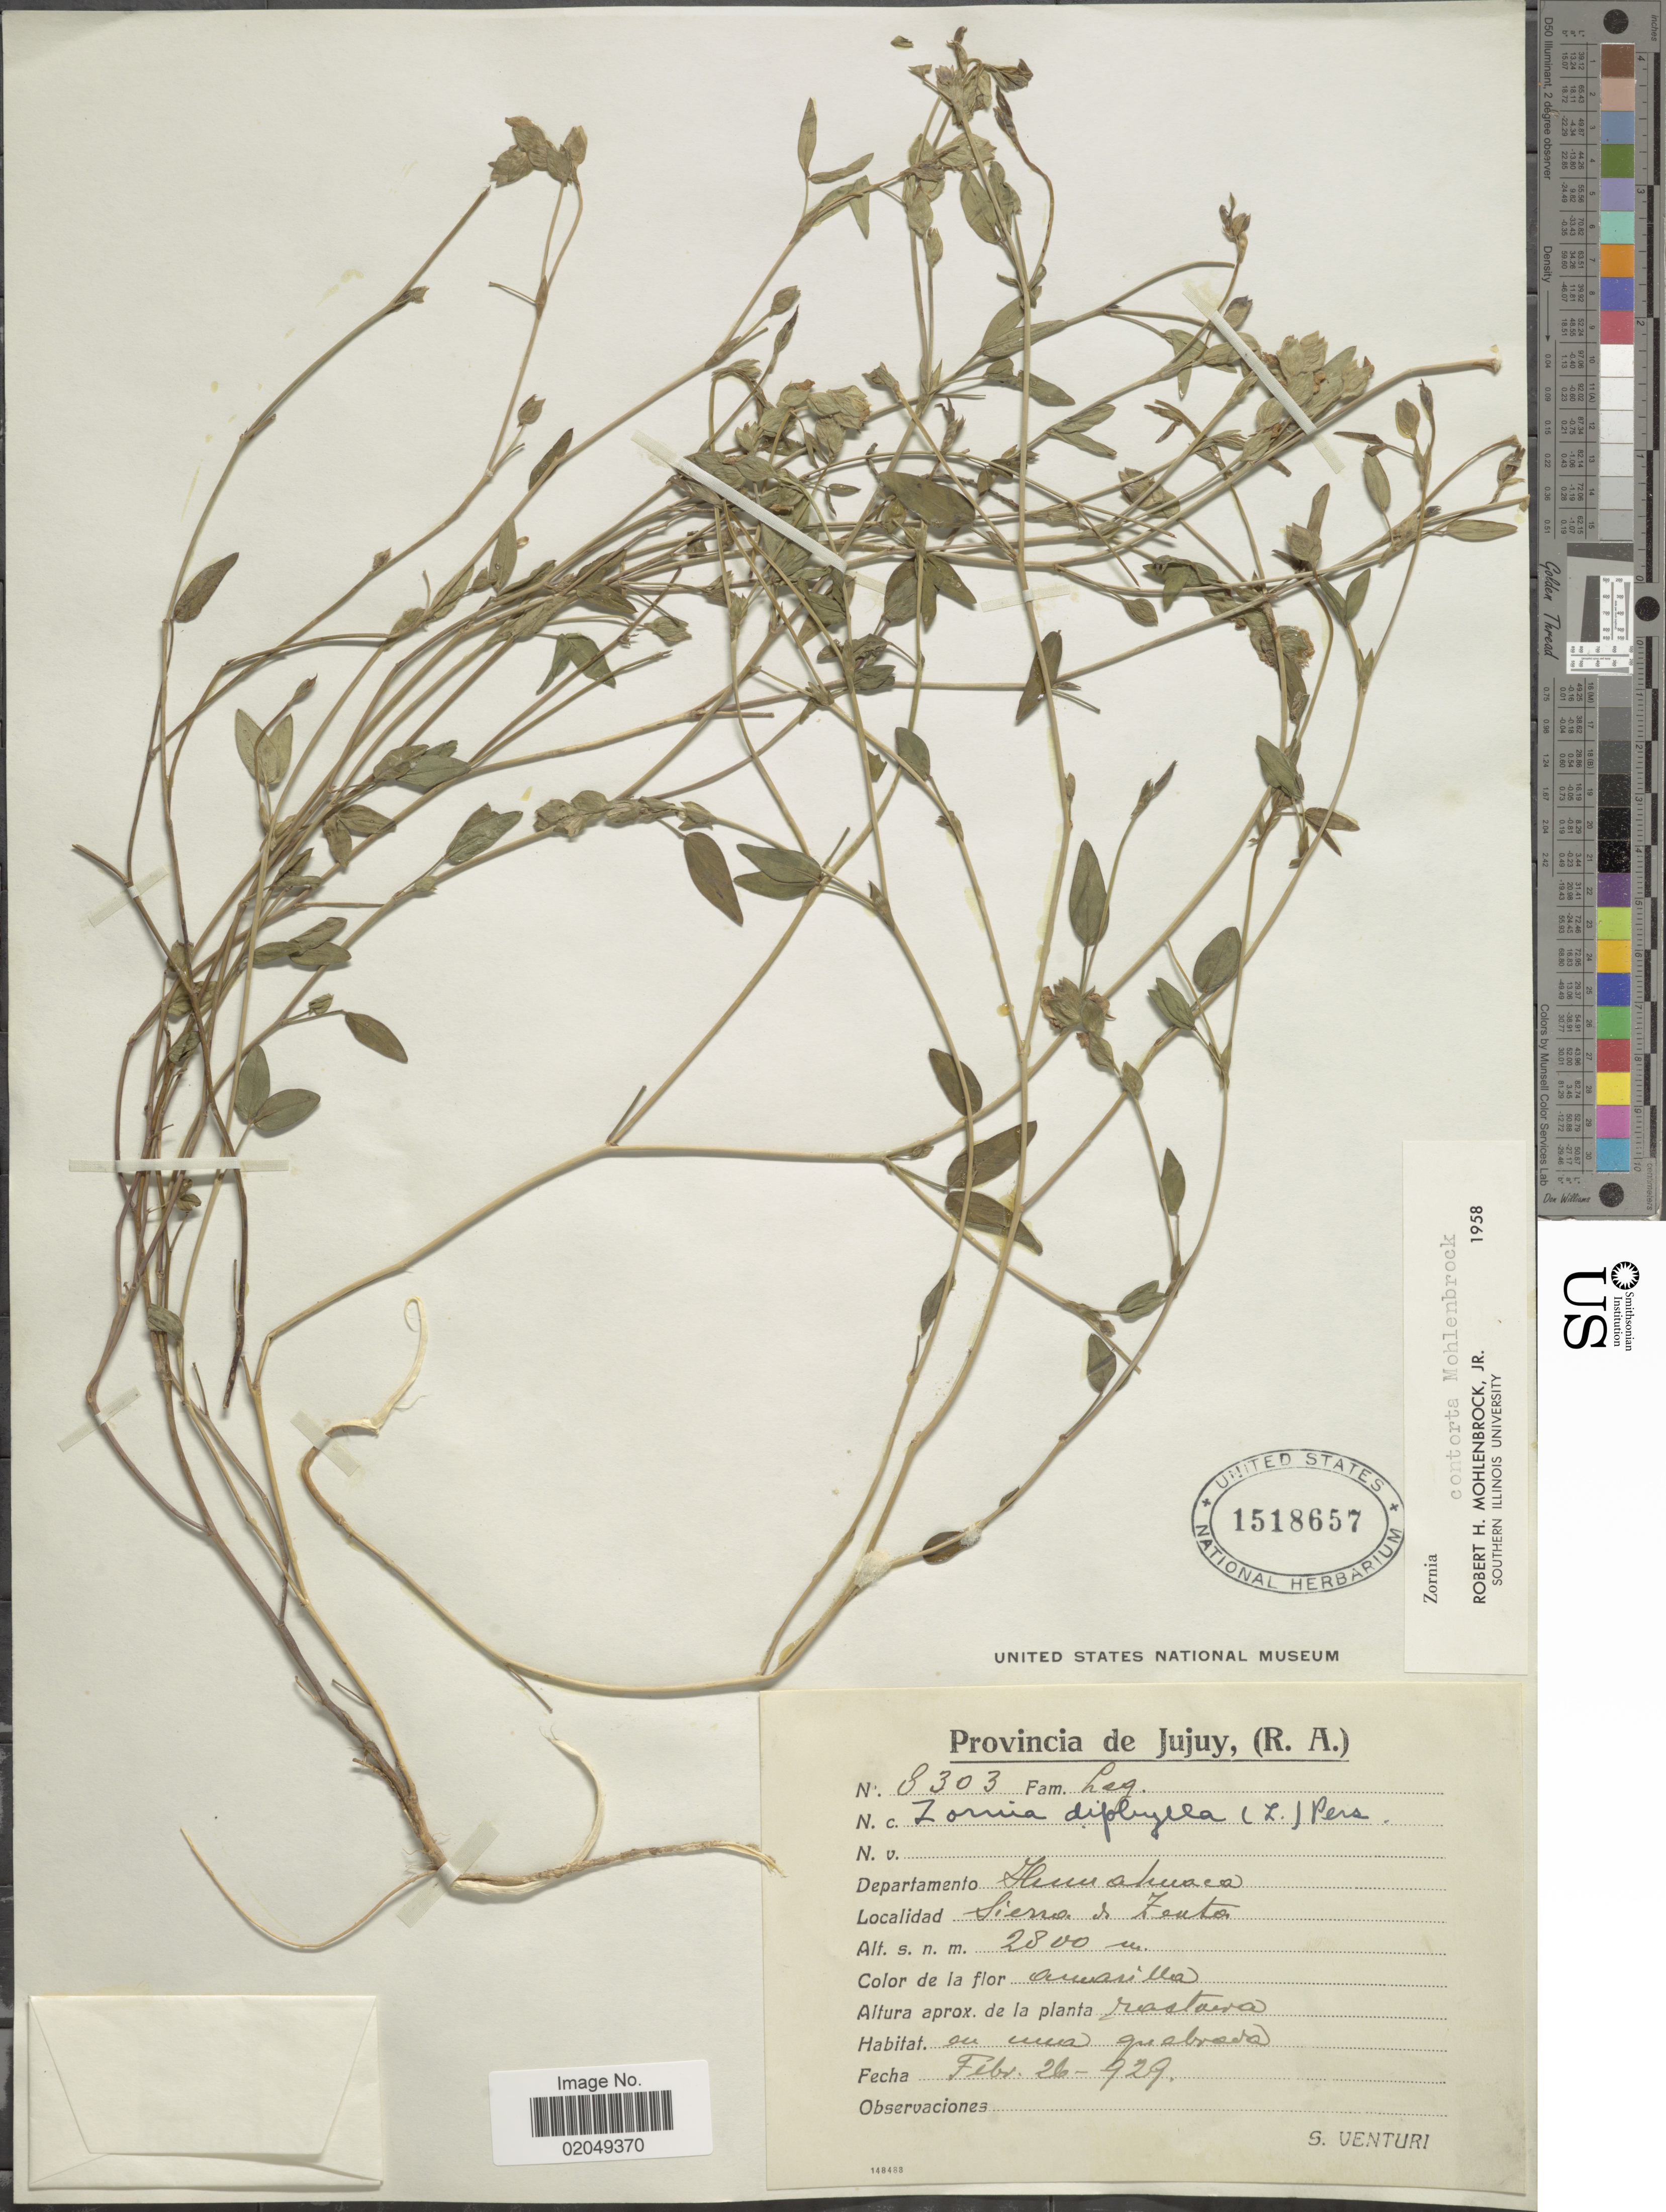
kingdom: Plantae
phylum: Tracheophyta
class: Magnoliopsida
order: Fabales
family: Fabaceae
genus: Zornia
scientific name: Zornia contorta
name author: Mohlenbr.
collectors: S. Venturi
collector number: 8303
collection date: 1929-02-26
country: Argentina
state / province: Jujuy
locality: Departamento Humahuaca, Sierra de Zenta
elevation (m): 2800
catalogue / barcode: US 1518657